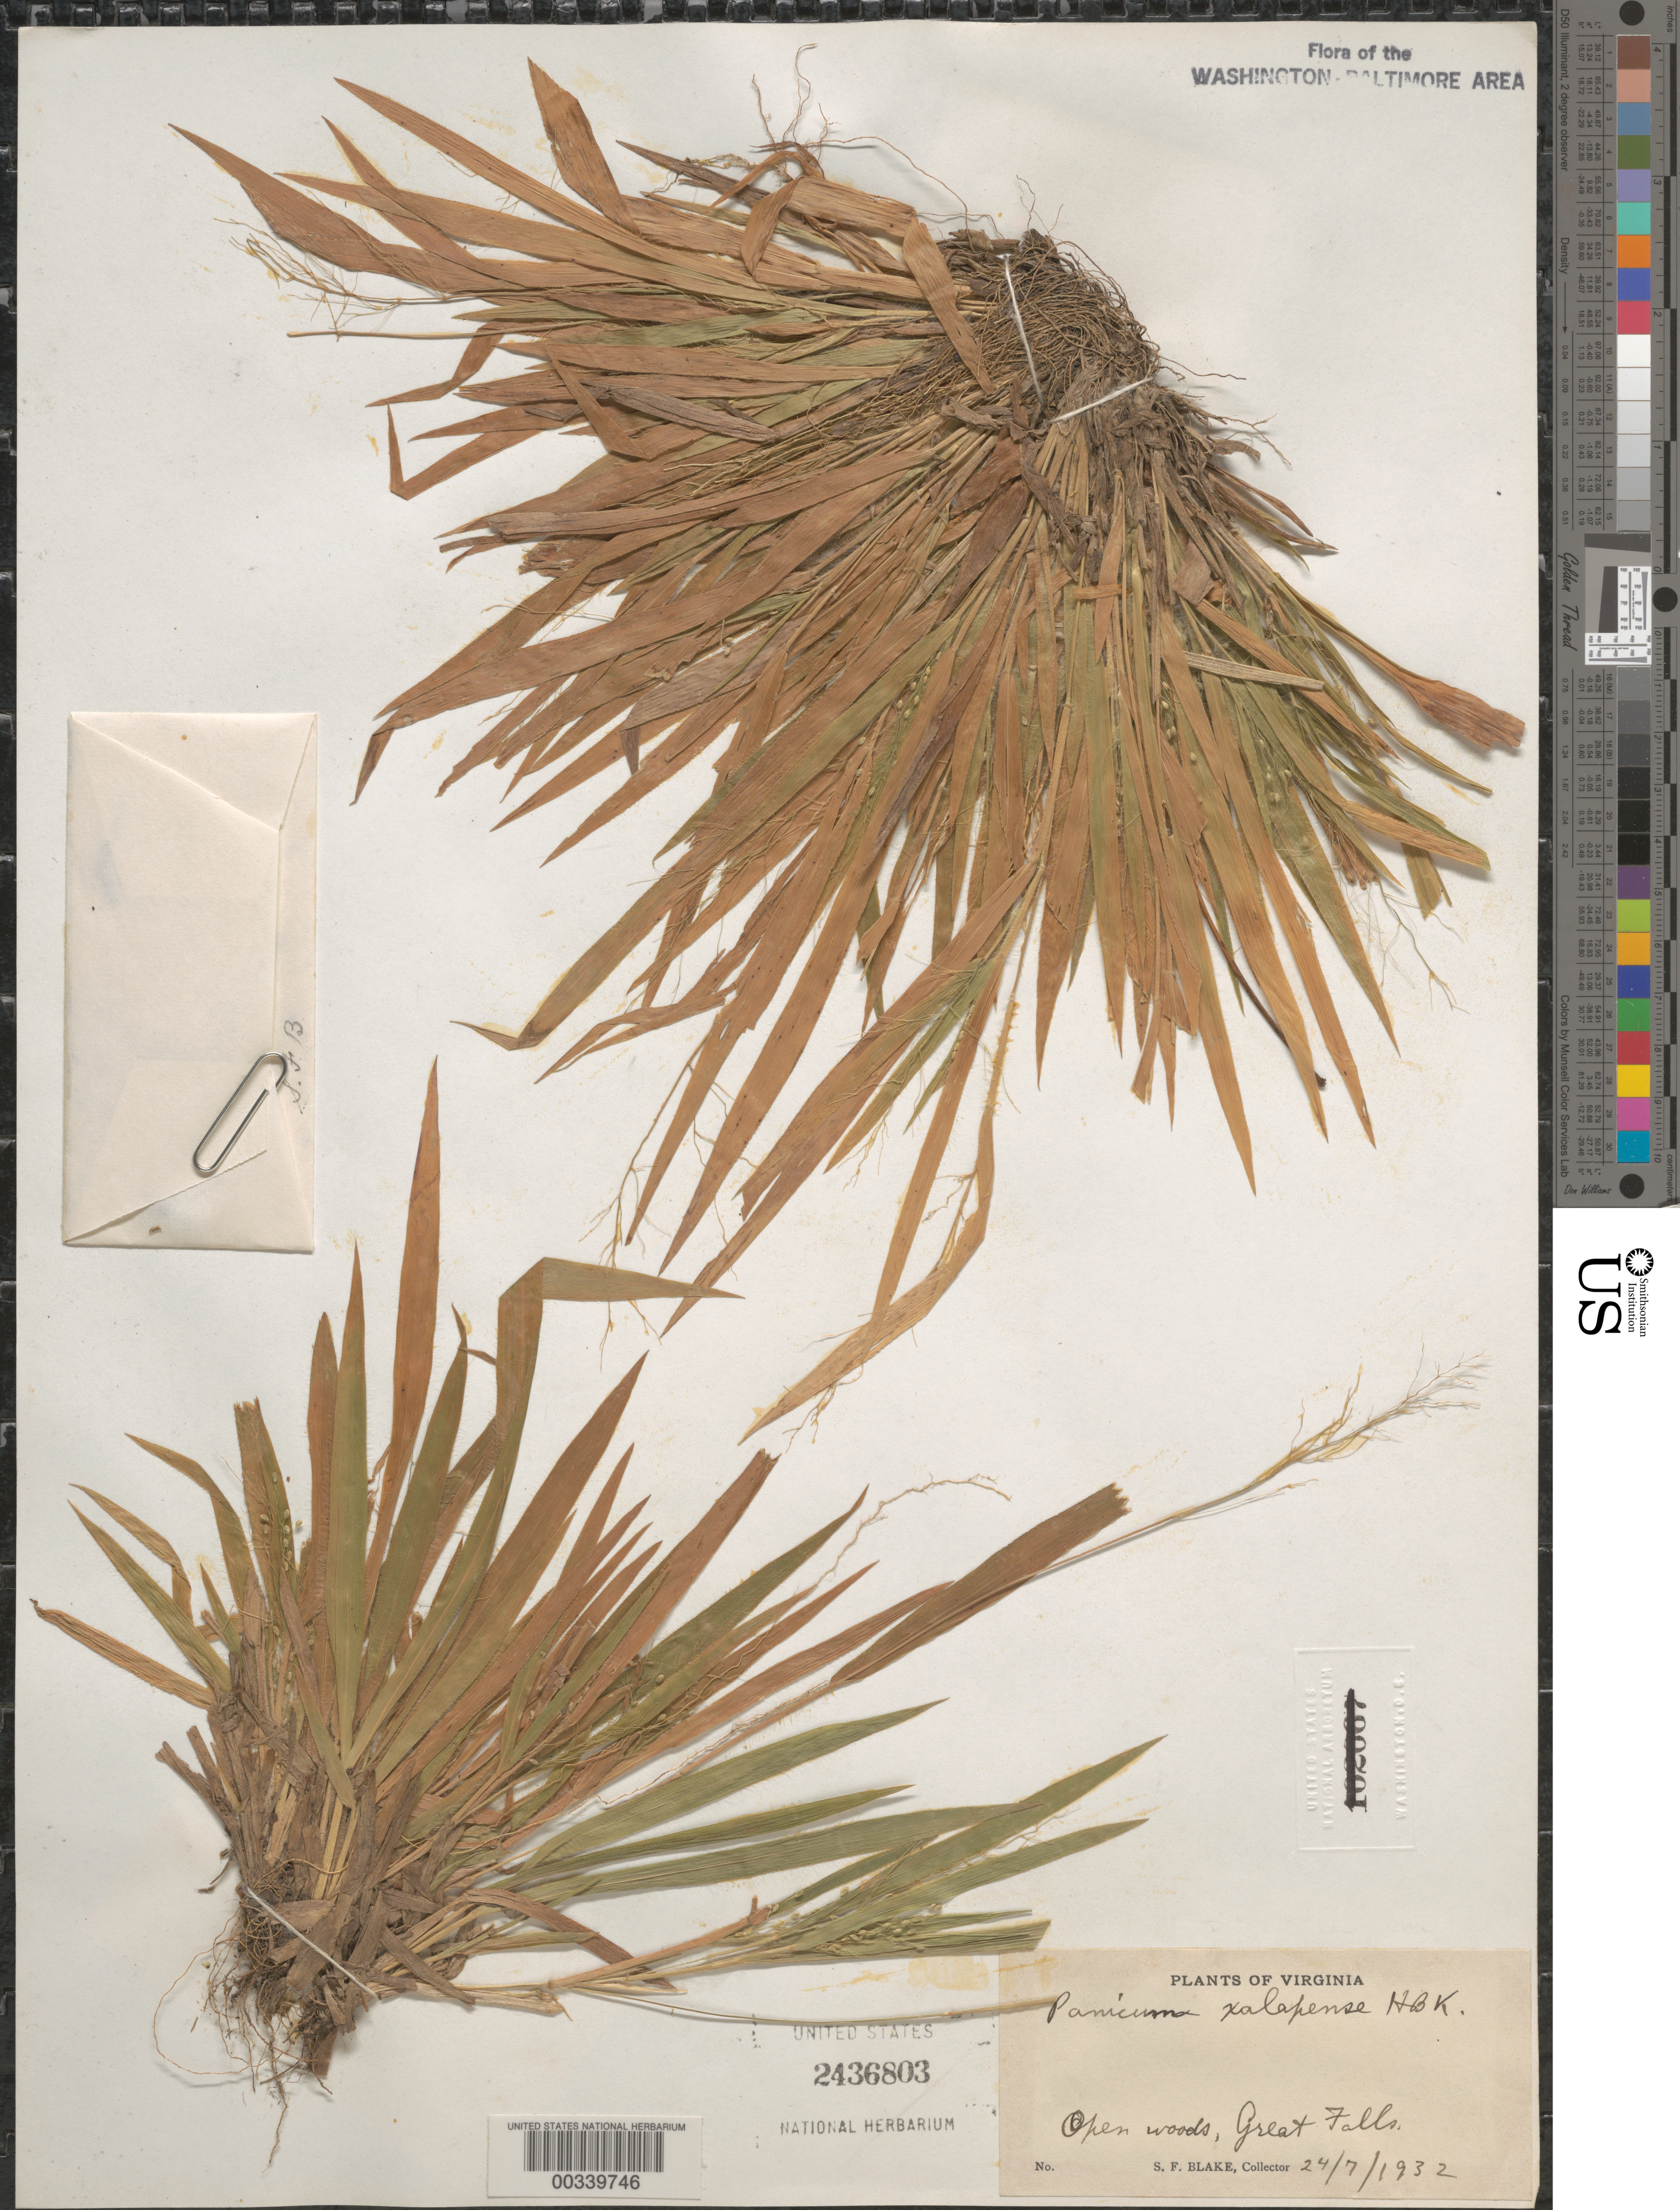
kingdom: Plantae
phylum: Tracheophyta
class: Liliopsida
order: Poales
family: Poaceae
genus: Dichanthelium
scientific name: Dichanthelium laxiflorum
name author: (Lam.) Gould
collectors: S. Blake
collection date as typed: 24 Jul 1932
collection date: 1932-07-24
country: United States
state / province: Virginia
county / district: Fairfax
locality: Great Falls C. and O. Canal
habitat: Open woods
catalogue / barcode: US 2436803